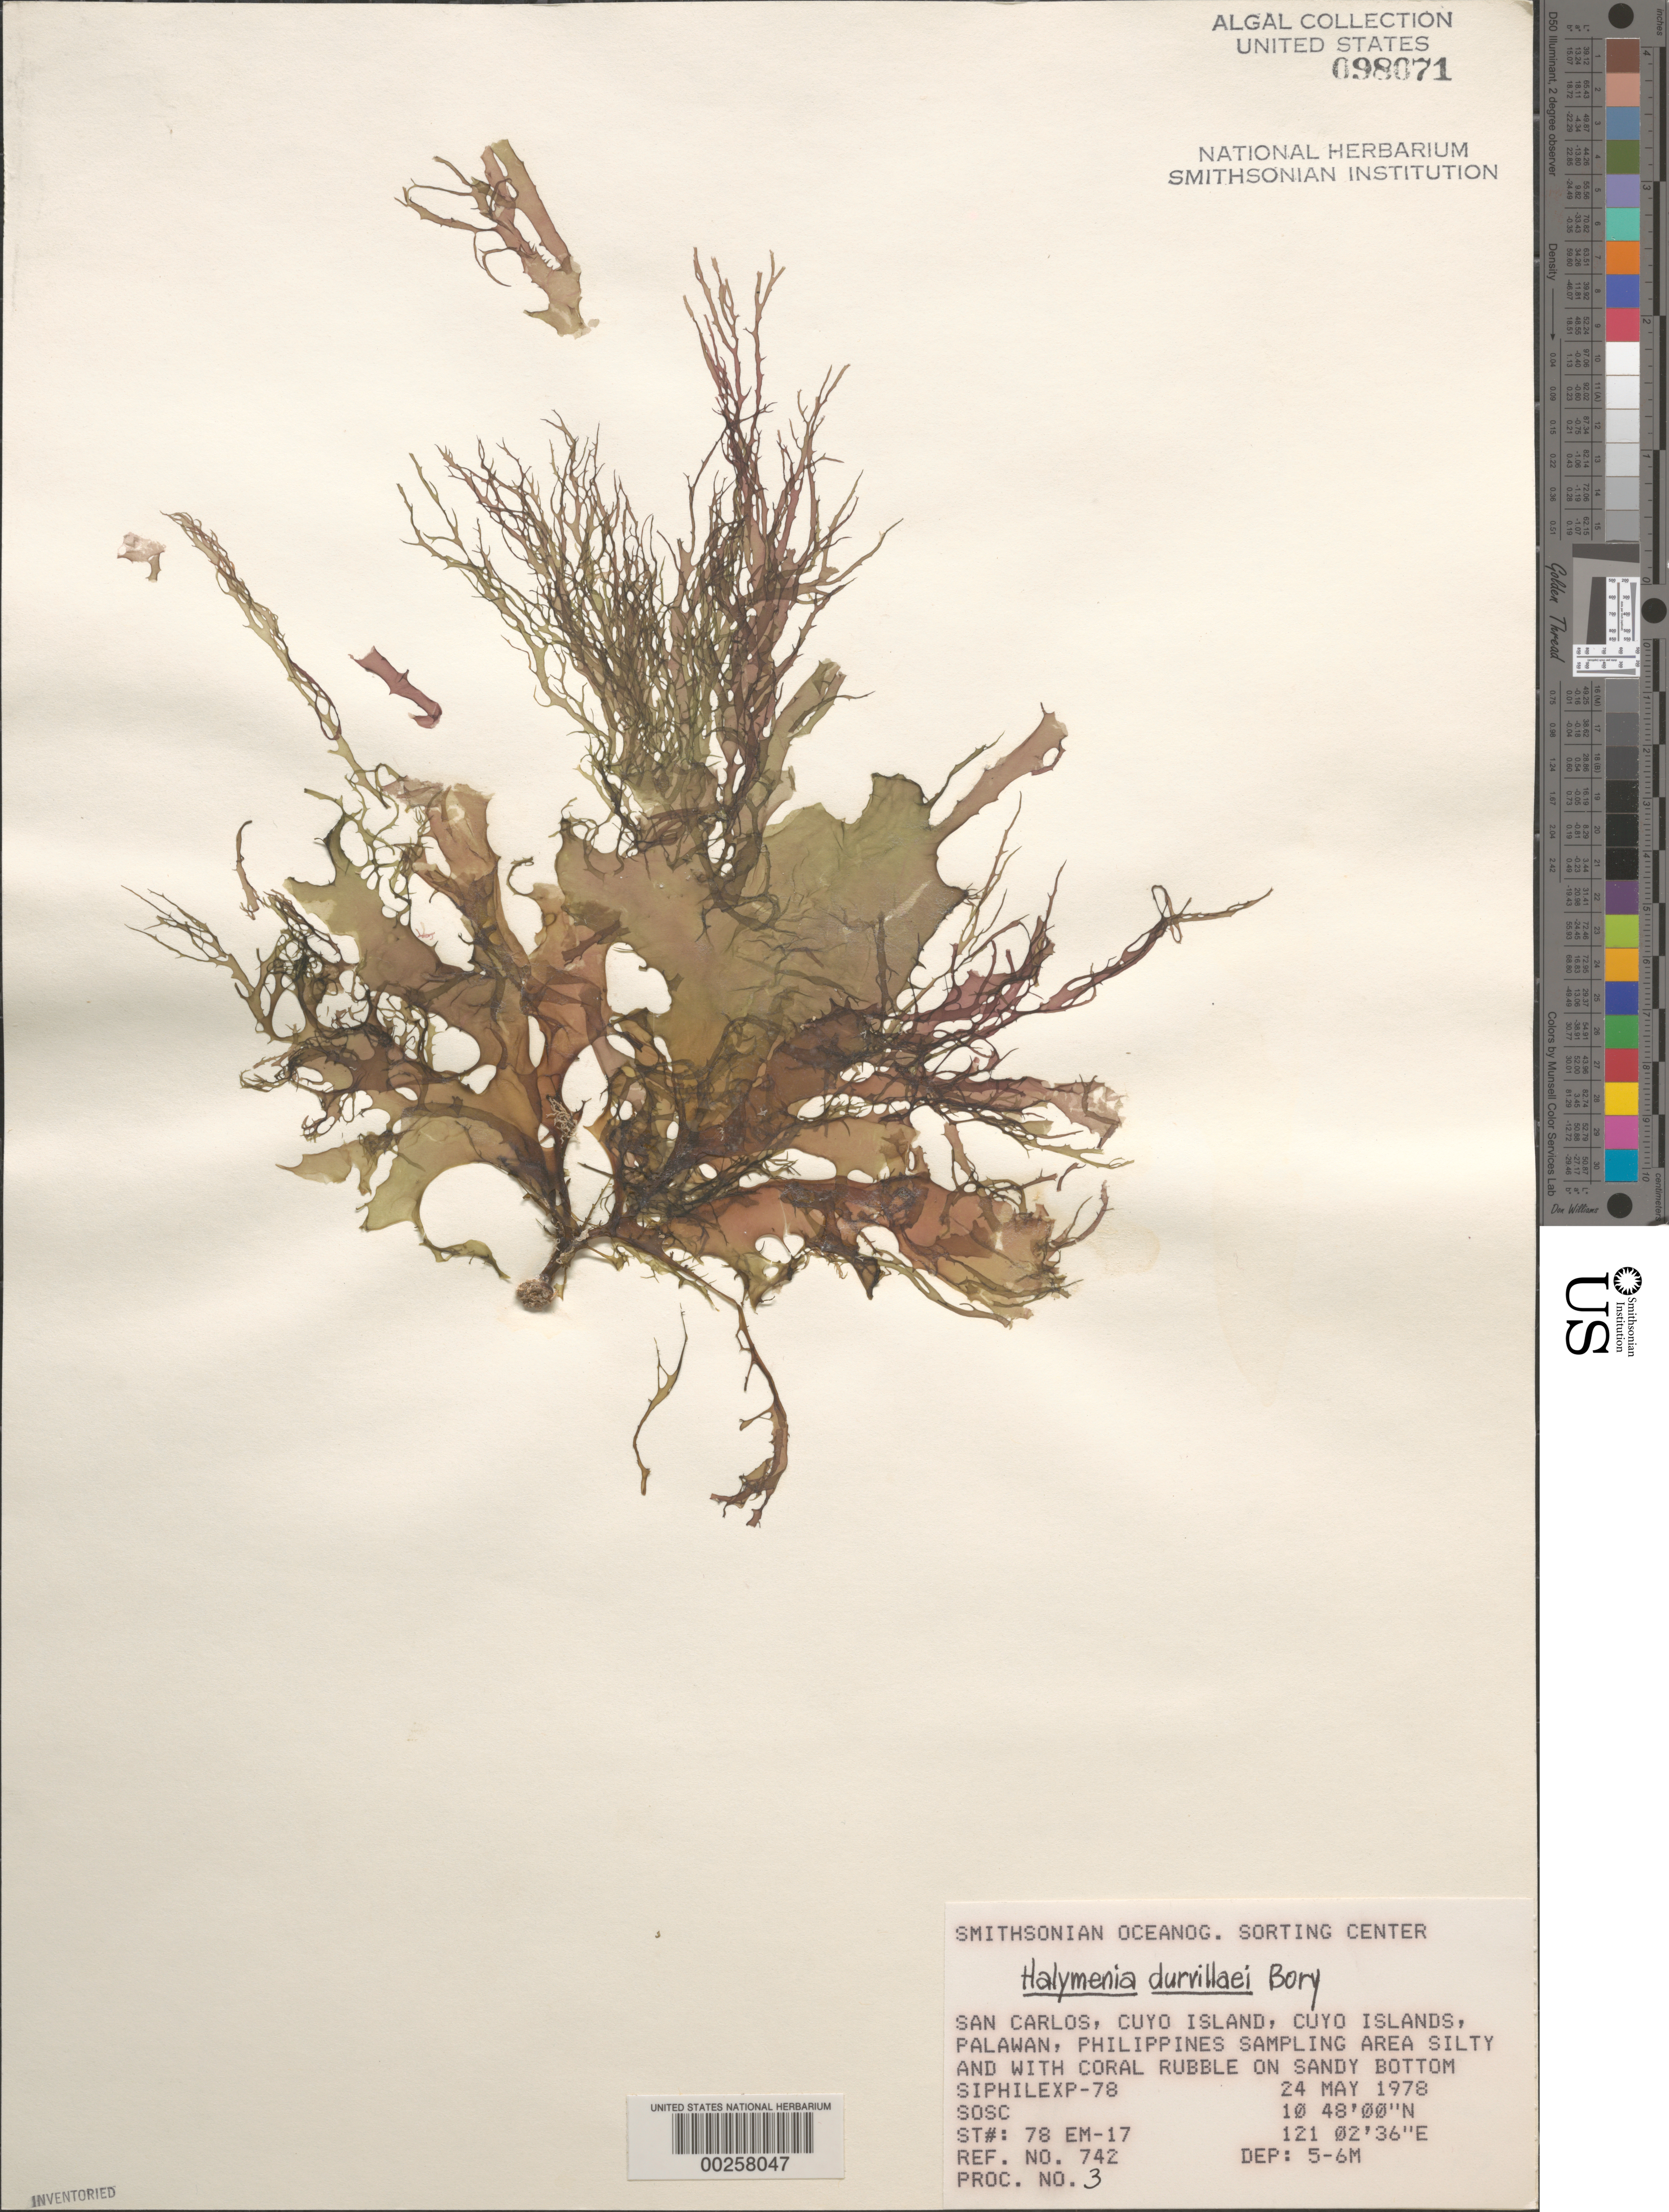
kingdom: Plantae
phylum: Rhodophyta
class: Florideophyceae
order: Halymeniales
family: Halymeniaceae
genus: Halymenia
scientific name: Halymenia durvillaei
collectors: SOSC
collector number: Station 78 Em-17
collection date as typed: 24 May 1978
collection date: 1978-05-24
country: Philippines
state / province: Mimaropa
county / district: Palawan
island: Cuyo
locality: San Carlos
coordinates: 10 48' 00" N, 121 02' 36" E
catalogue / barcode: US 98071